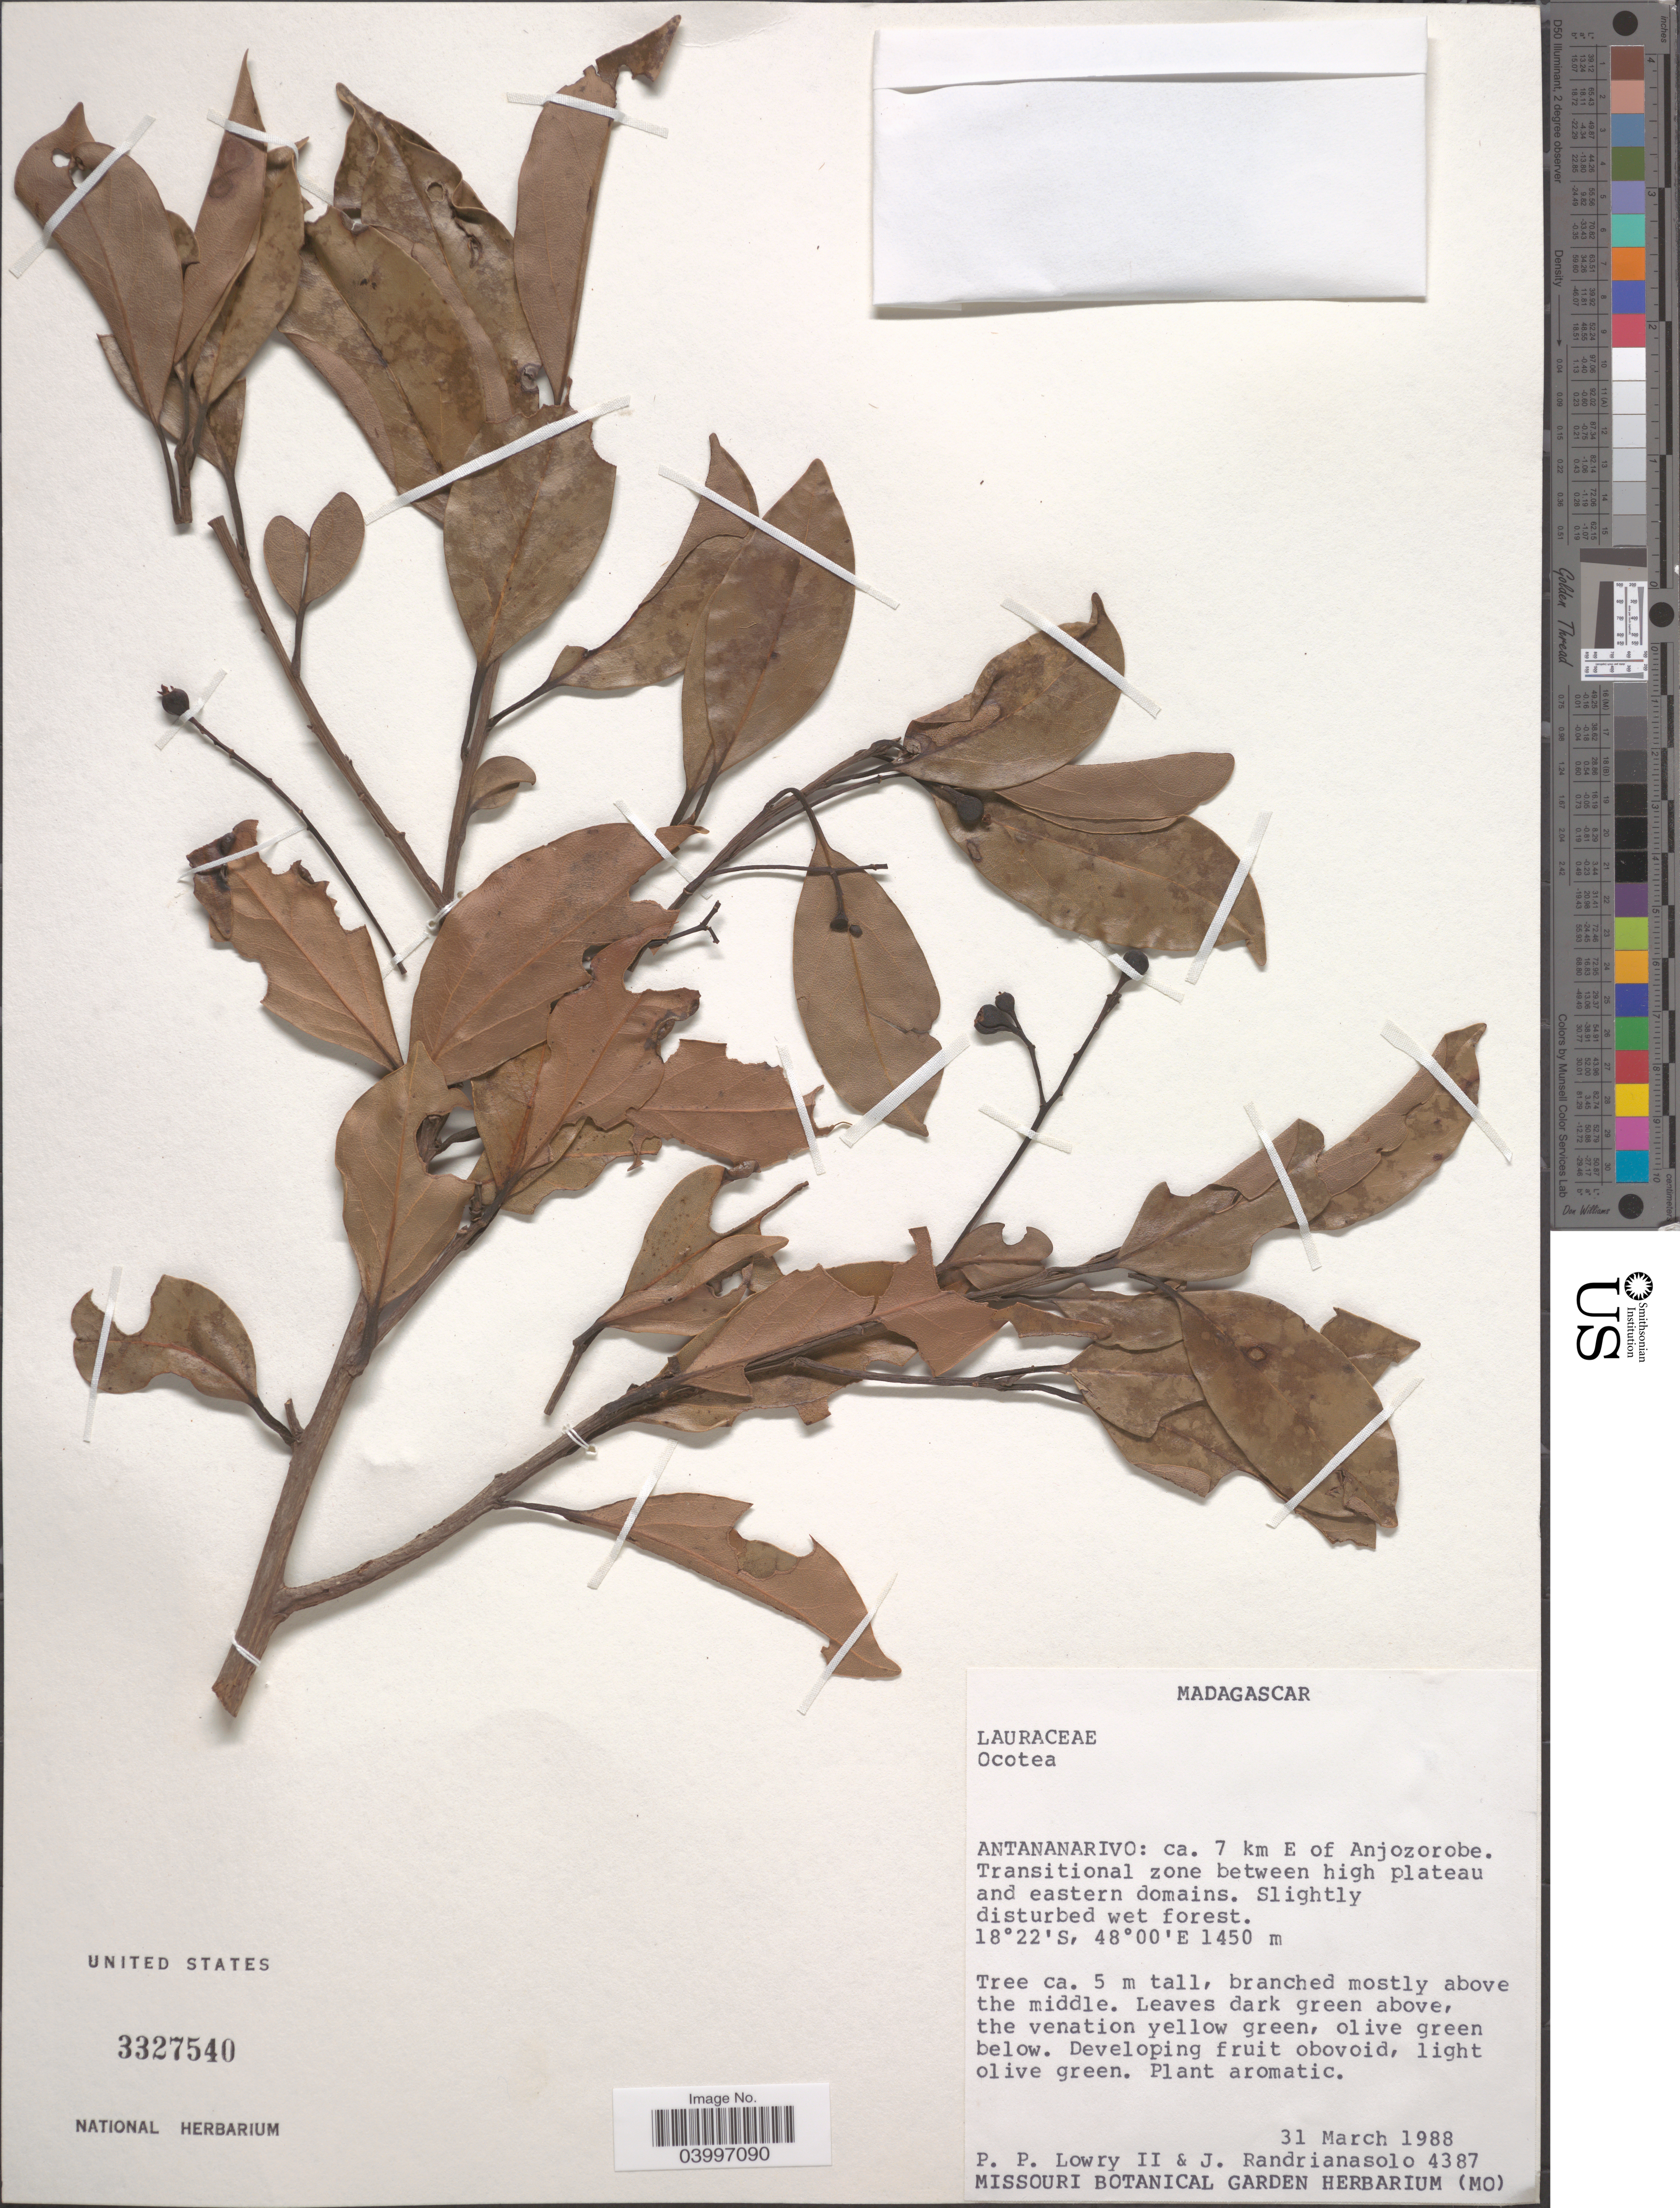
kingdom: Plantae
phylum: Tracheophyta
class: Magnoliopsida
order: Laurales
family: Lauraceae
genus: Ocotea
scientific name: Ocotea sp.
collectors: P. P. Lowry & J. Randrianasolo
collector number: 4387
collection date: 1988-03-31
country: Madagascar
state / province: Analamanga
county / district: Anjozorobe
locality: Ca. 7 km E of Anjozorobe. Transitional zone between high plateau and eastern domains.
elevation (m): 1450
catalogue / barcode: US 3327540